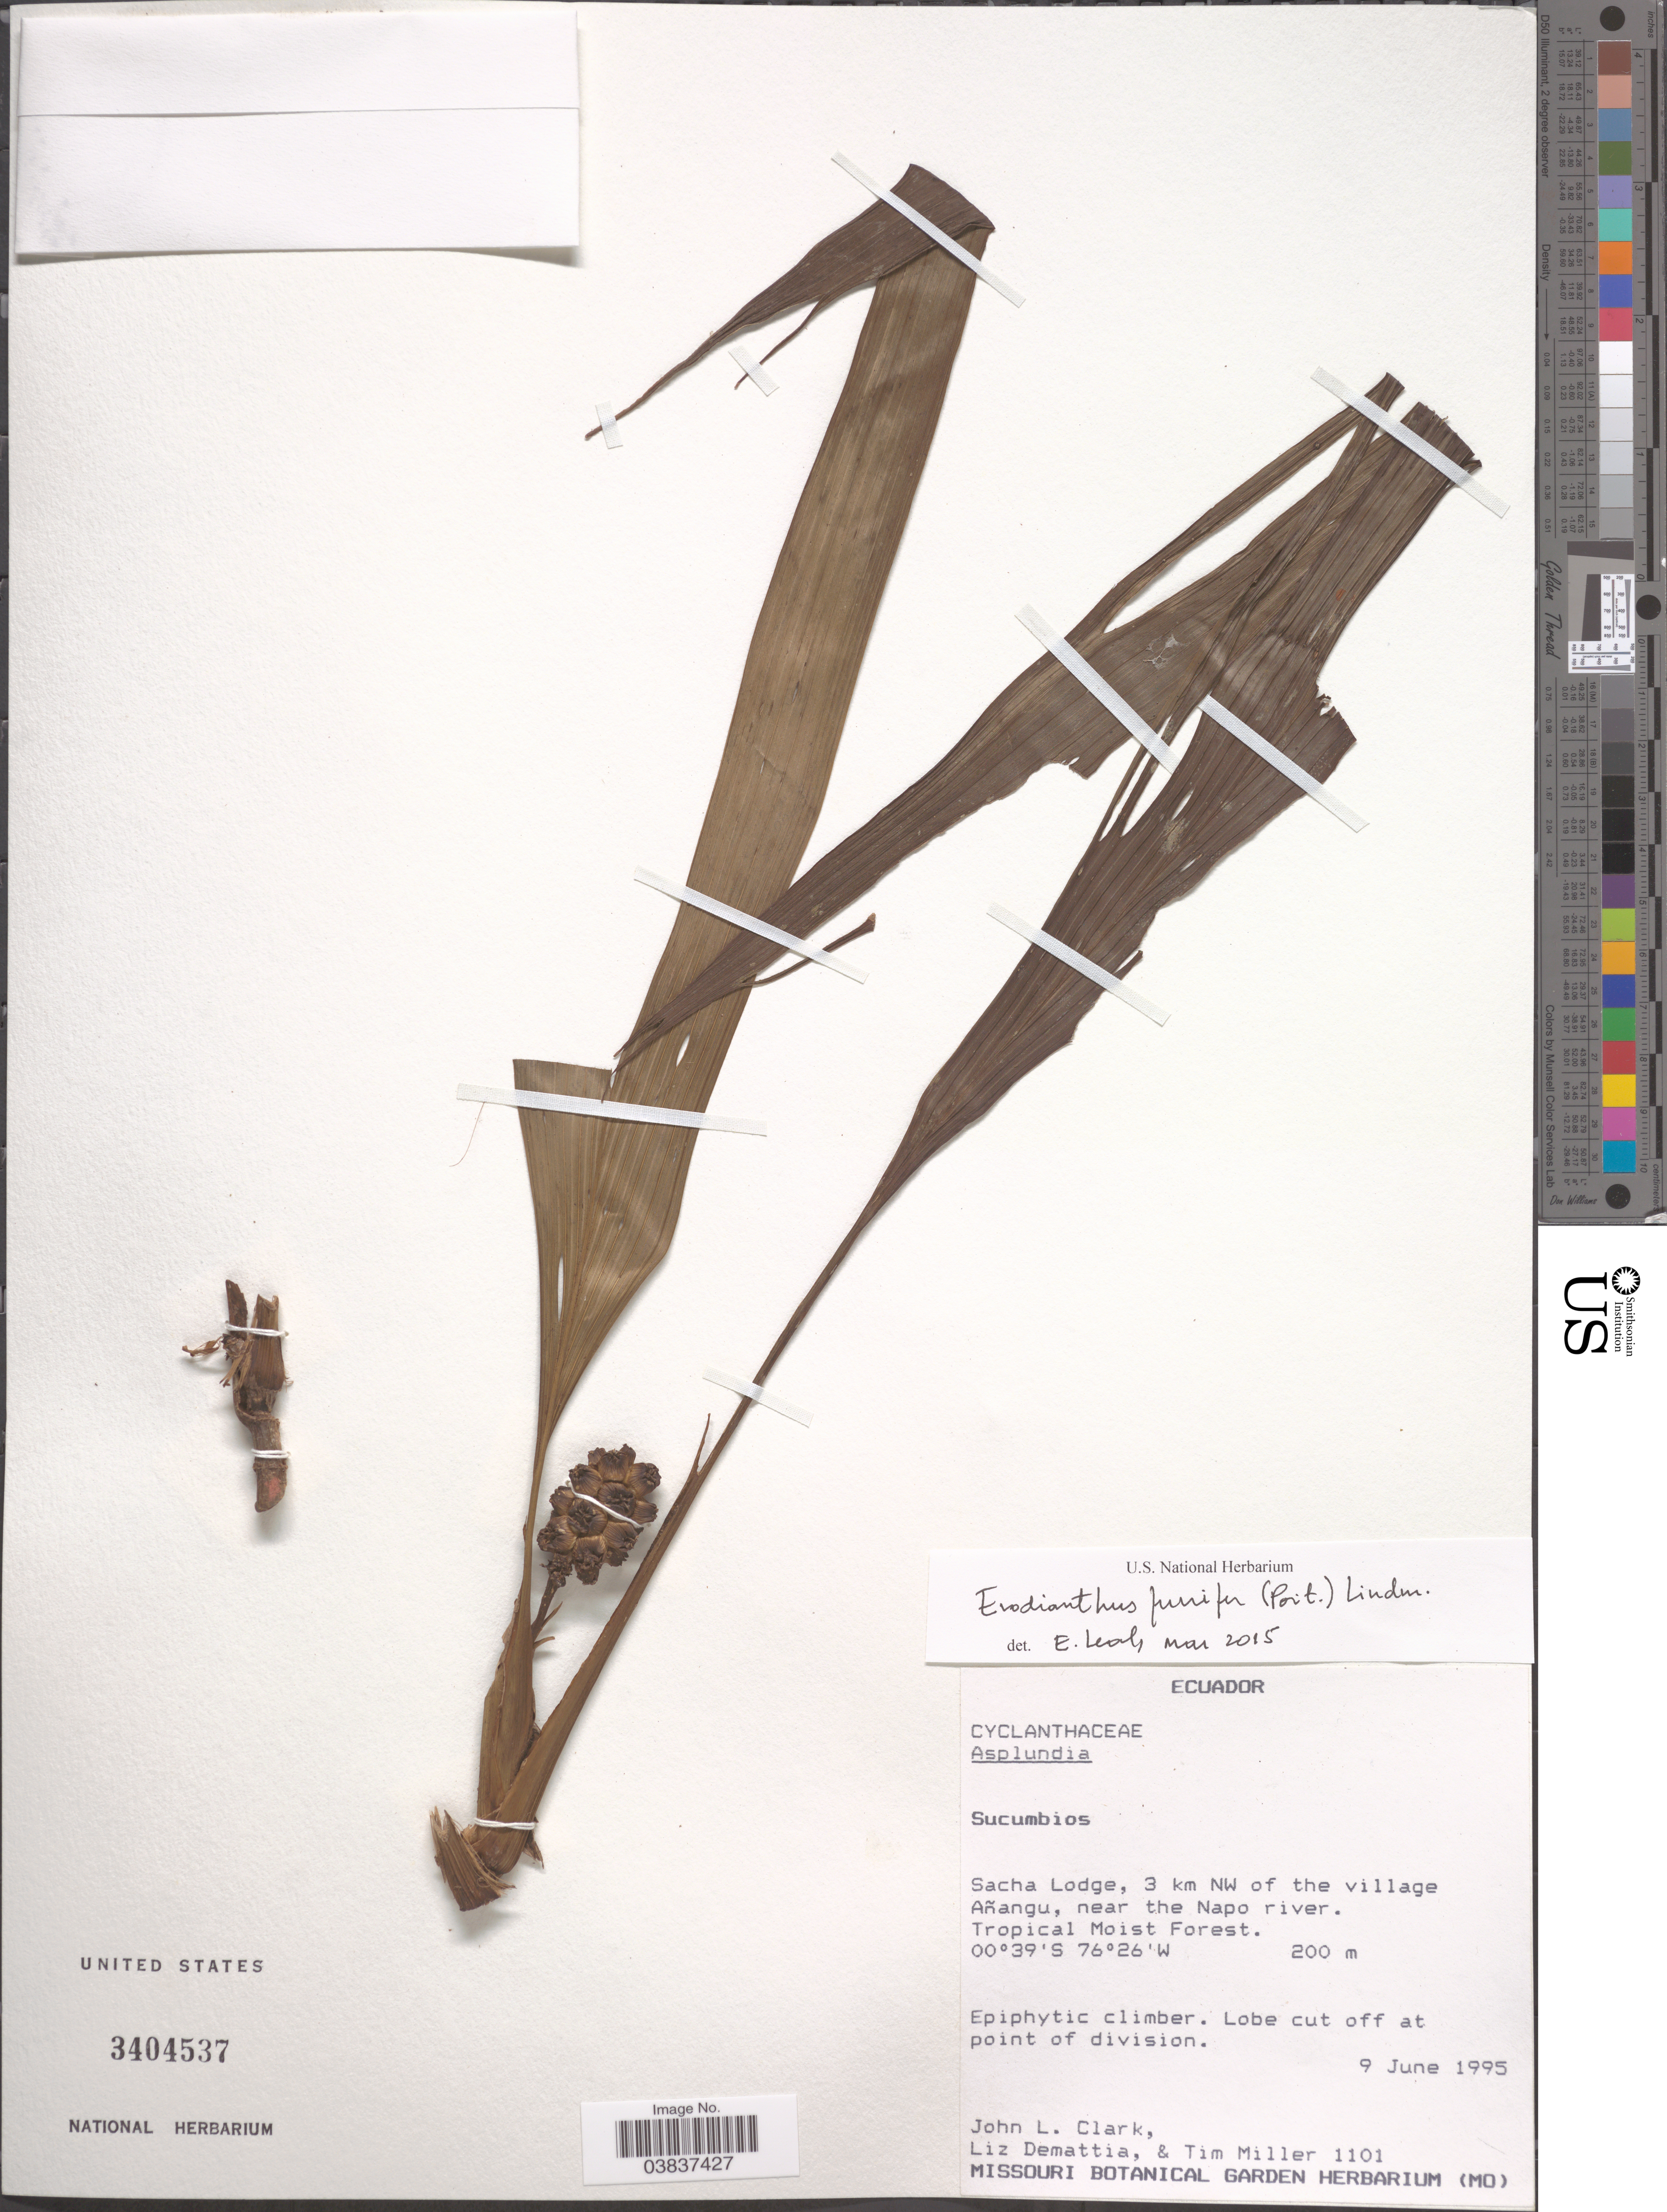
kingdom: Plantae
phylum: Tracheophyta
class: Liliopsida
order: Pandanales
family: Cyclanthaceae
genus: Evodianthus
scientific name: Evodianthus funifer subsp. funifer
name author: (Poit.) Lindm.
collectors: J. L. Clark, L. Demattia & T. Miller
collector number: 1101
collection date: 1995-06-09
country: Ecuador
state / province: Sucumbíos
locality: Sacha Lodge, 3 km NW of the village Añangu, near the Napo river.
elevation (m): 200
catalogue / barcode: US 3404537